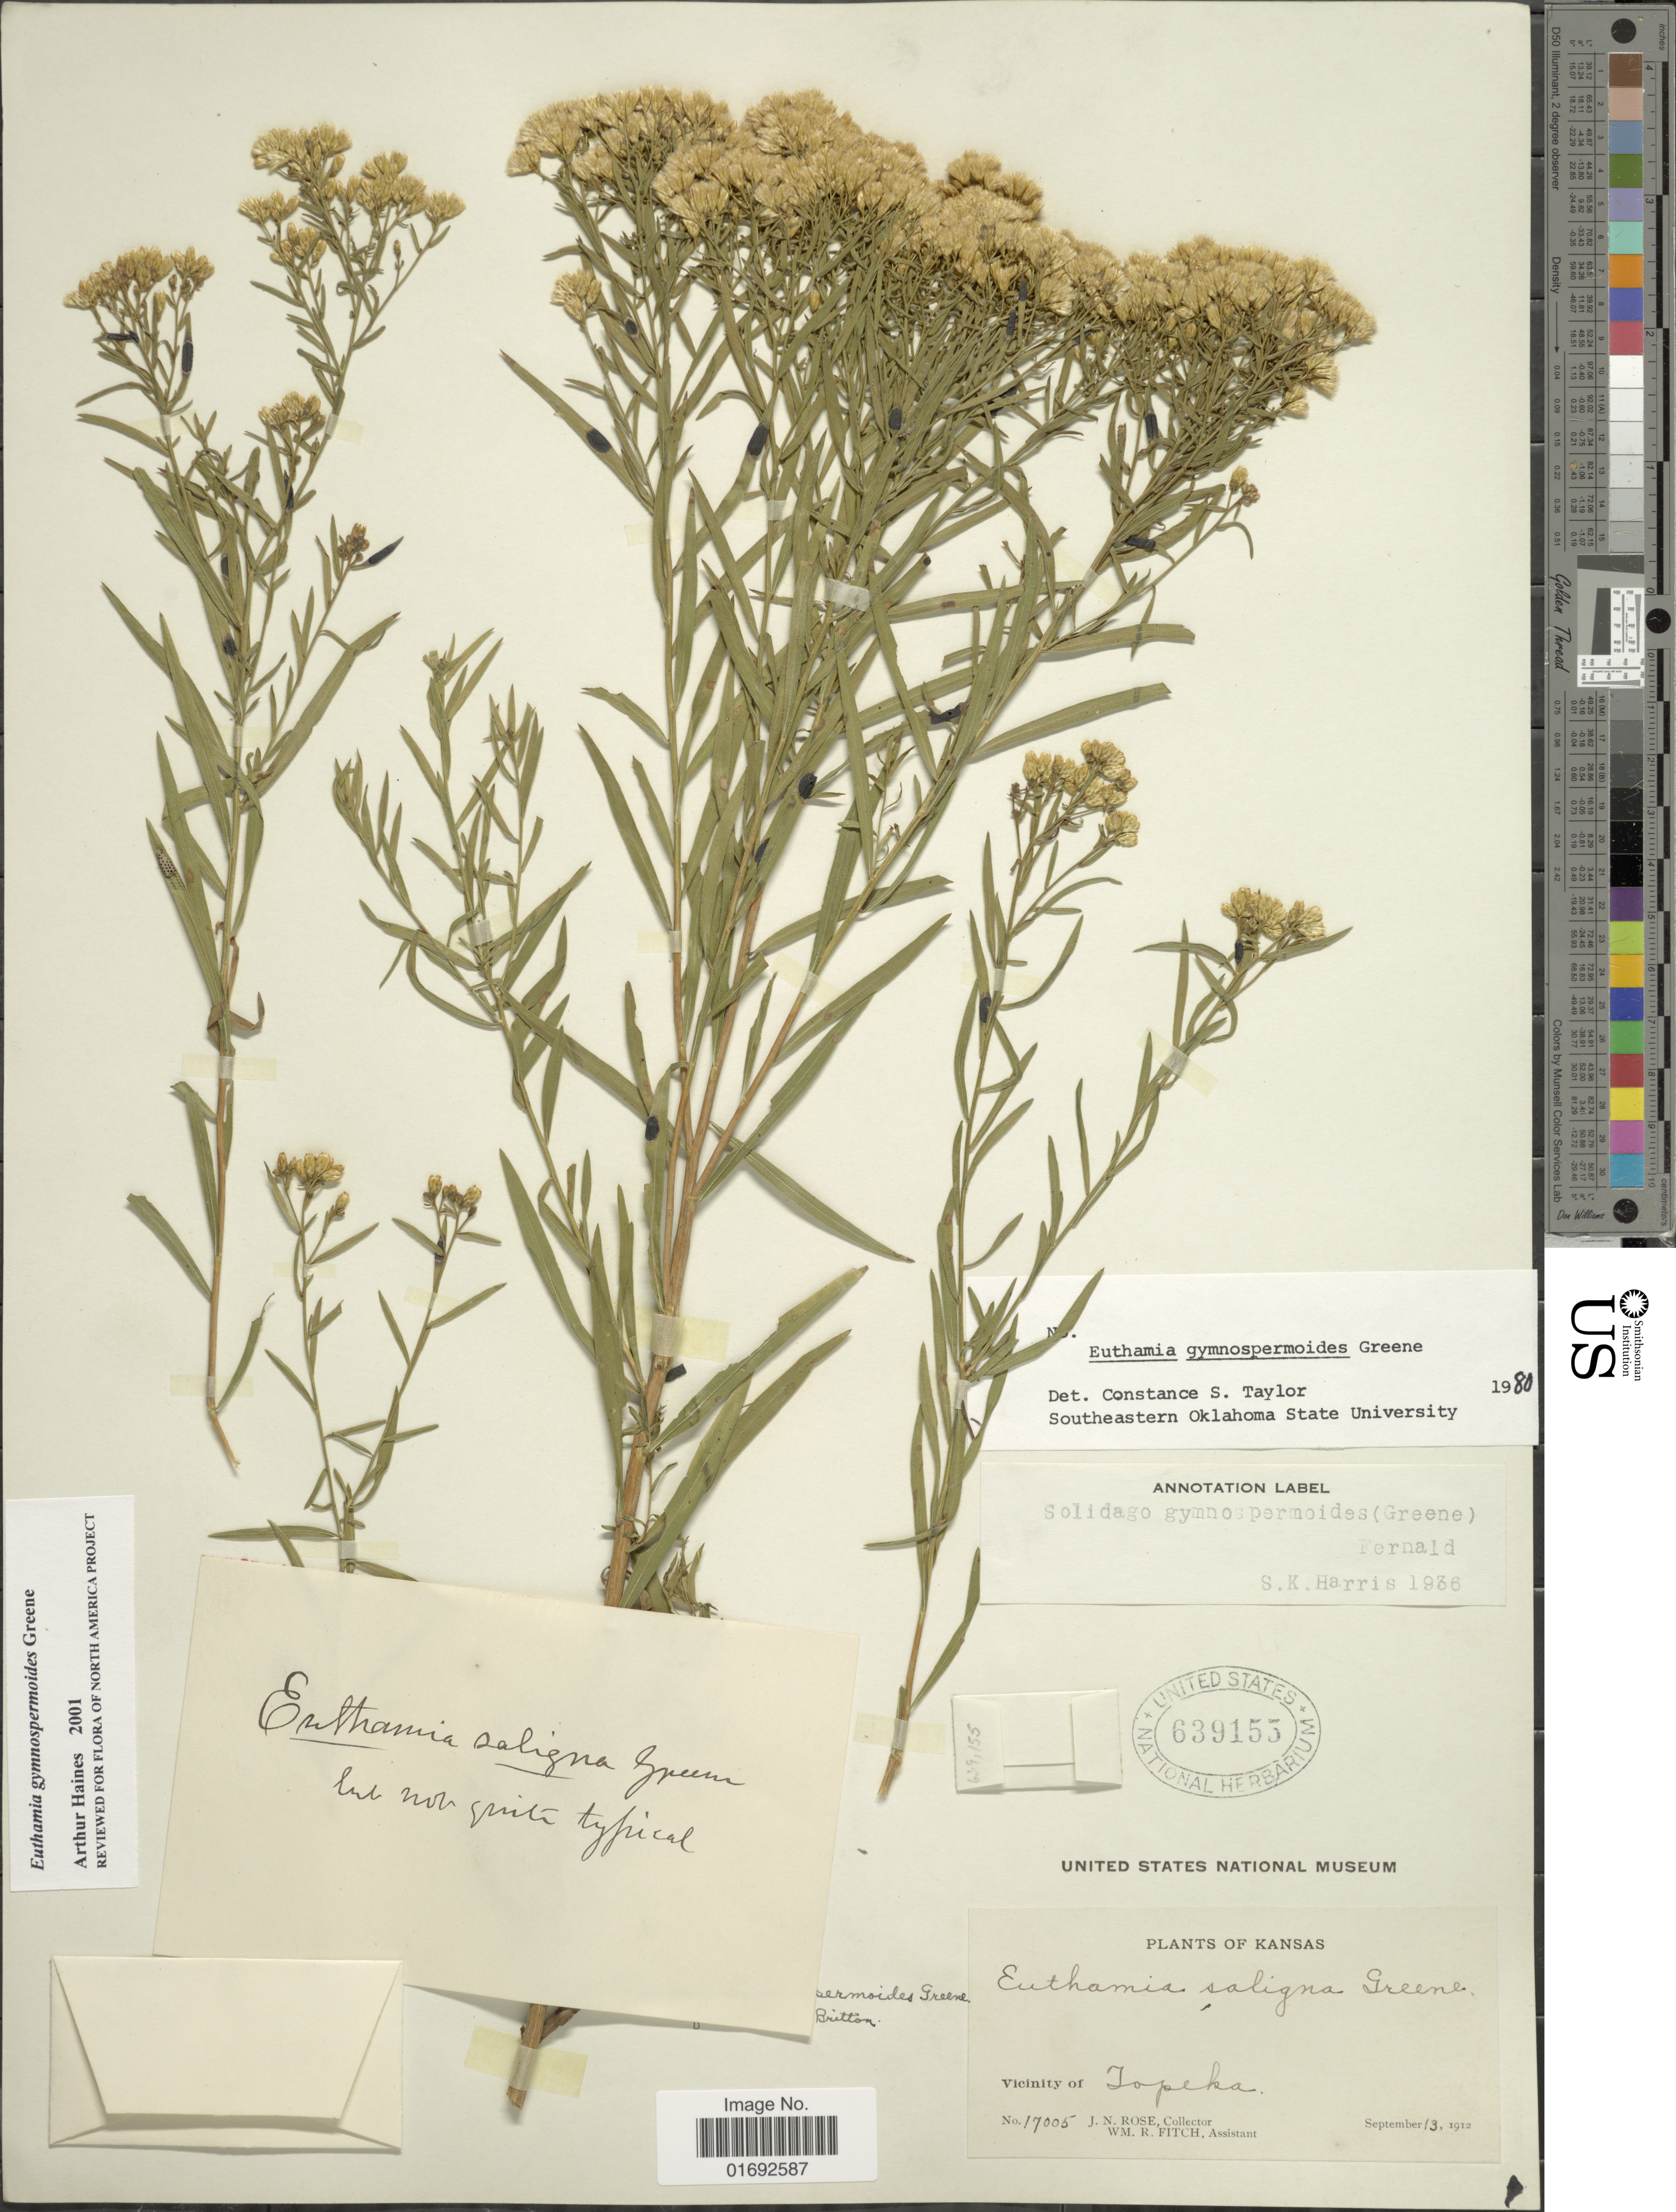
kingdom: Plantae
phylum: Tracheophyta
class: Magnoliopsida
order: Asterales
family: Asteraceae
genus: Euthamia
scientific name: Euthamia gymnospermoides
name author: Greene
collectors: J. N. Rose & W. R. Fitch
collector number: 17005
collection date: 1912-09-13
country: United States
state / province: Kansas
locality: Vicinity of Topeka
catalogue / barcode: US 639155